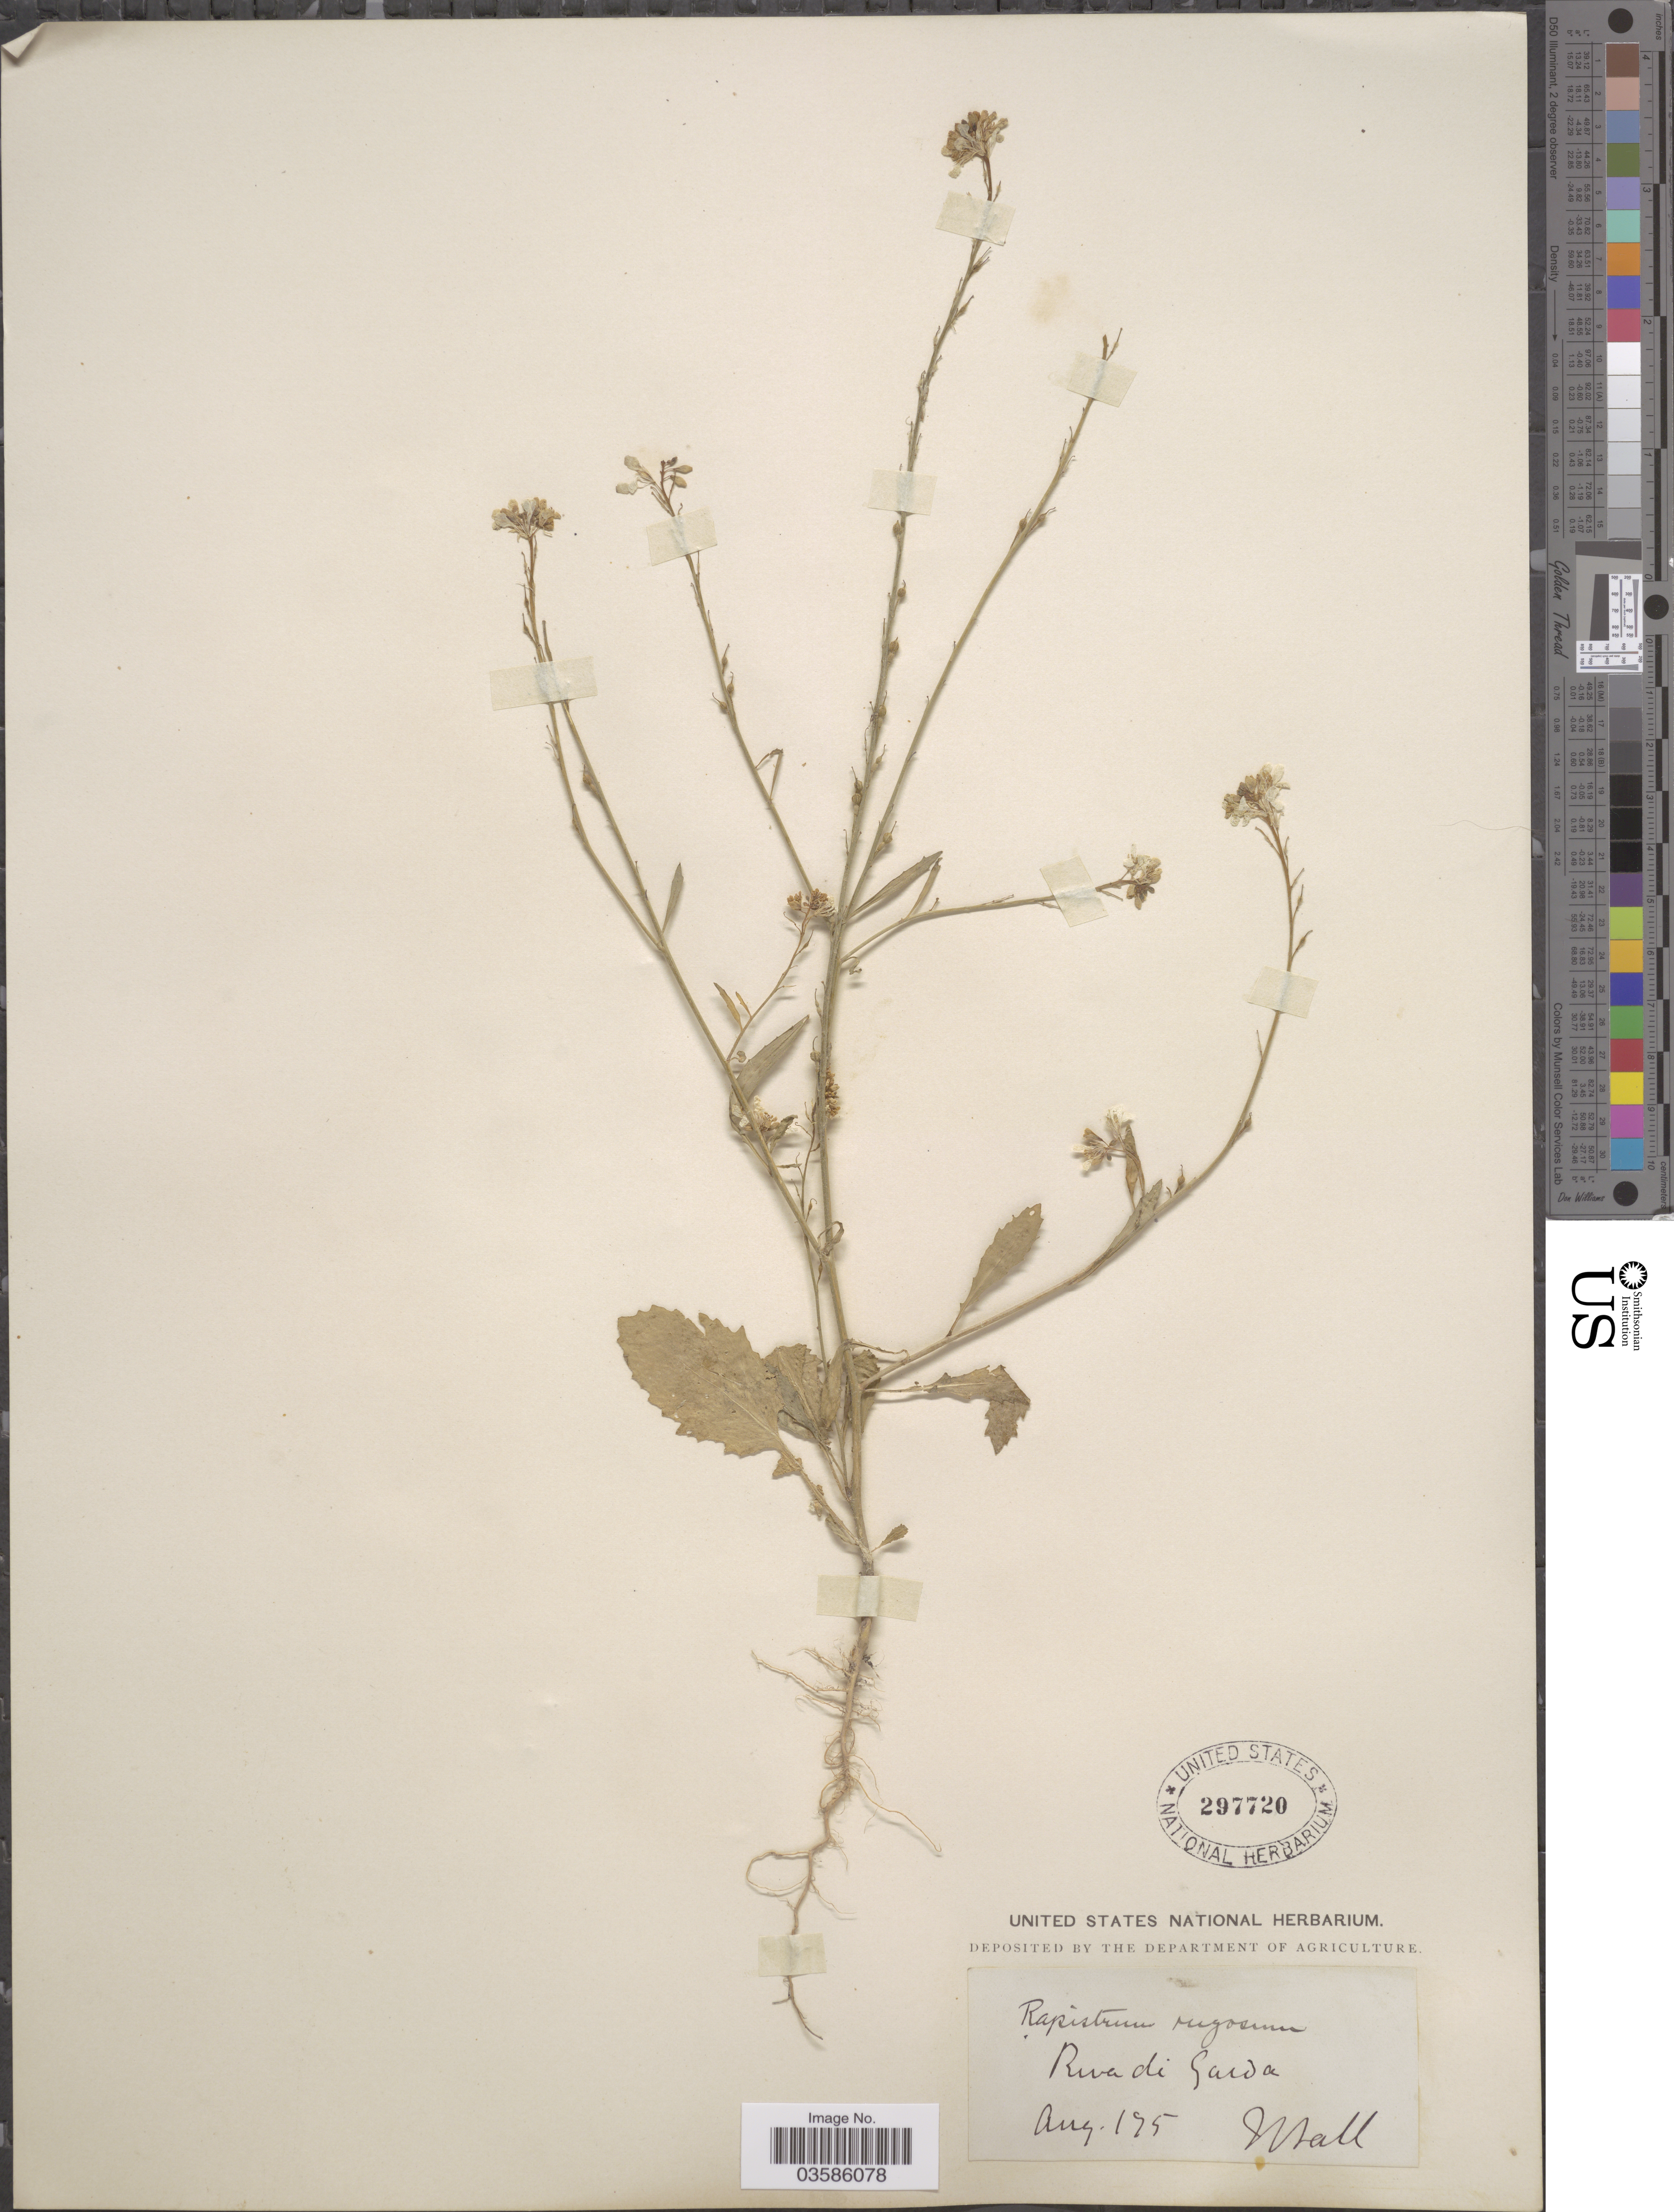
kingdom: Plantae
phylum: Tracheophyta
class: Magnoliopsida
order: Brassicales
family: Brassicaceae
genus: Rapistrum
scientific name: Rapistrum rugosum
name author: (L.) All.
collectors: J. Ball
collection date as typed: aug. 195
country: Italy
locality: Riva de Garda.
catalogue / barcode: US 297720